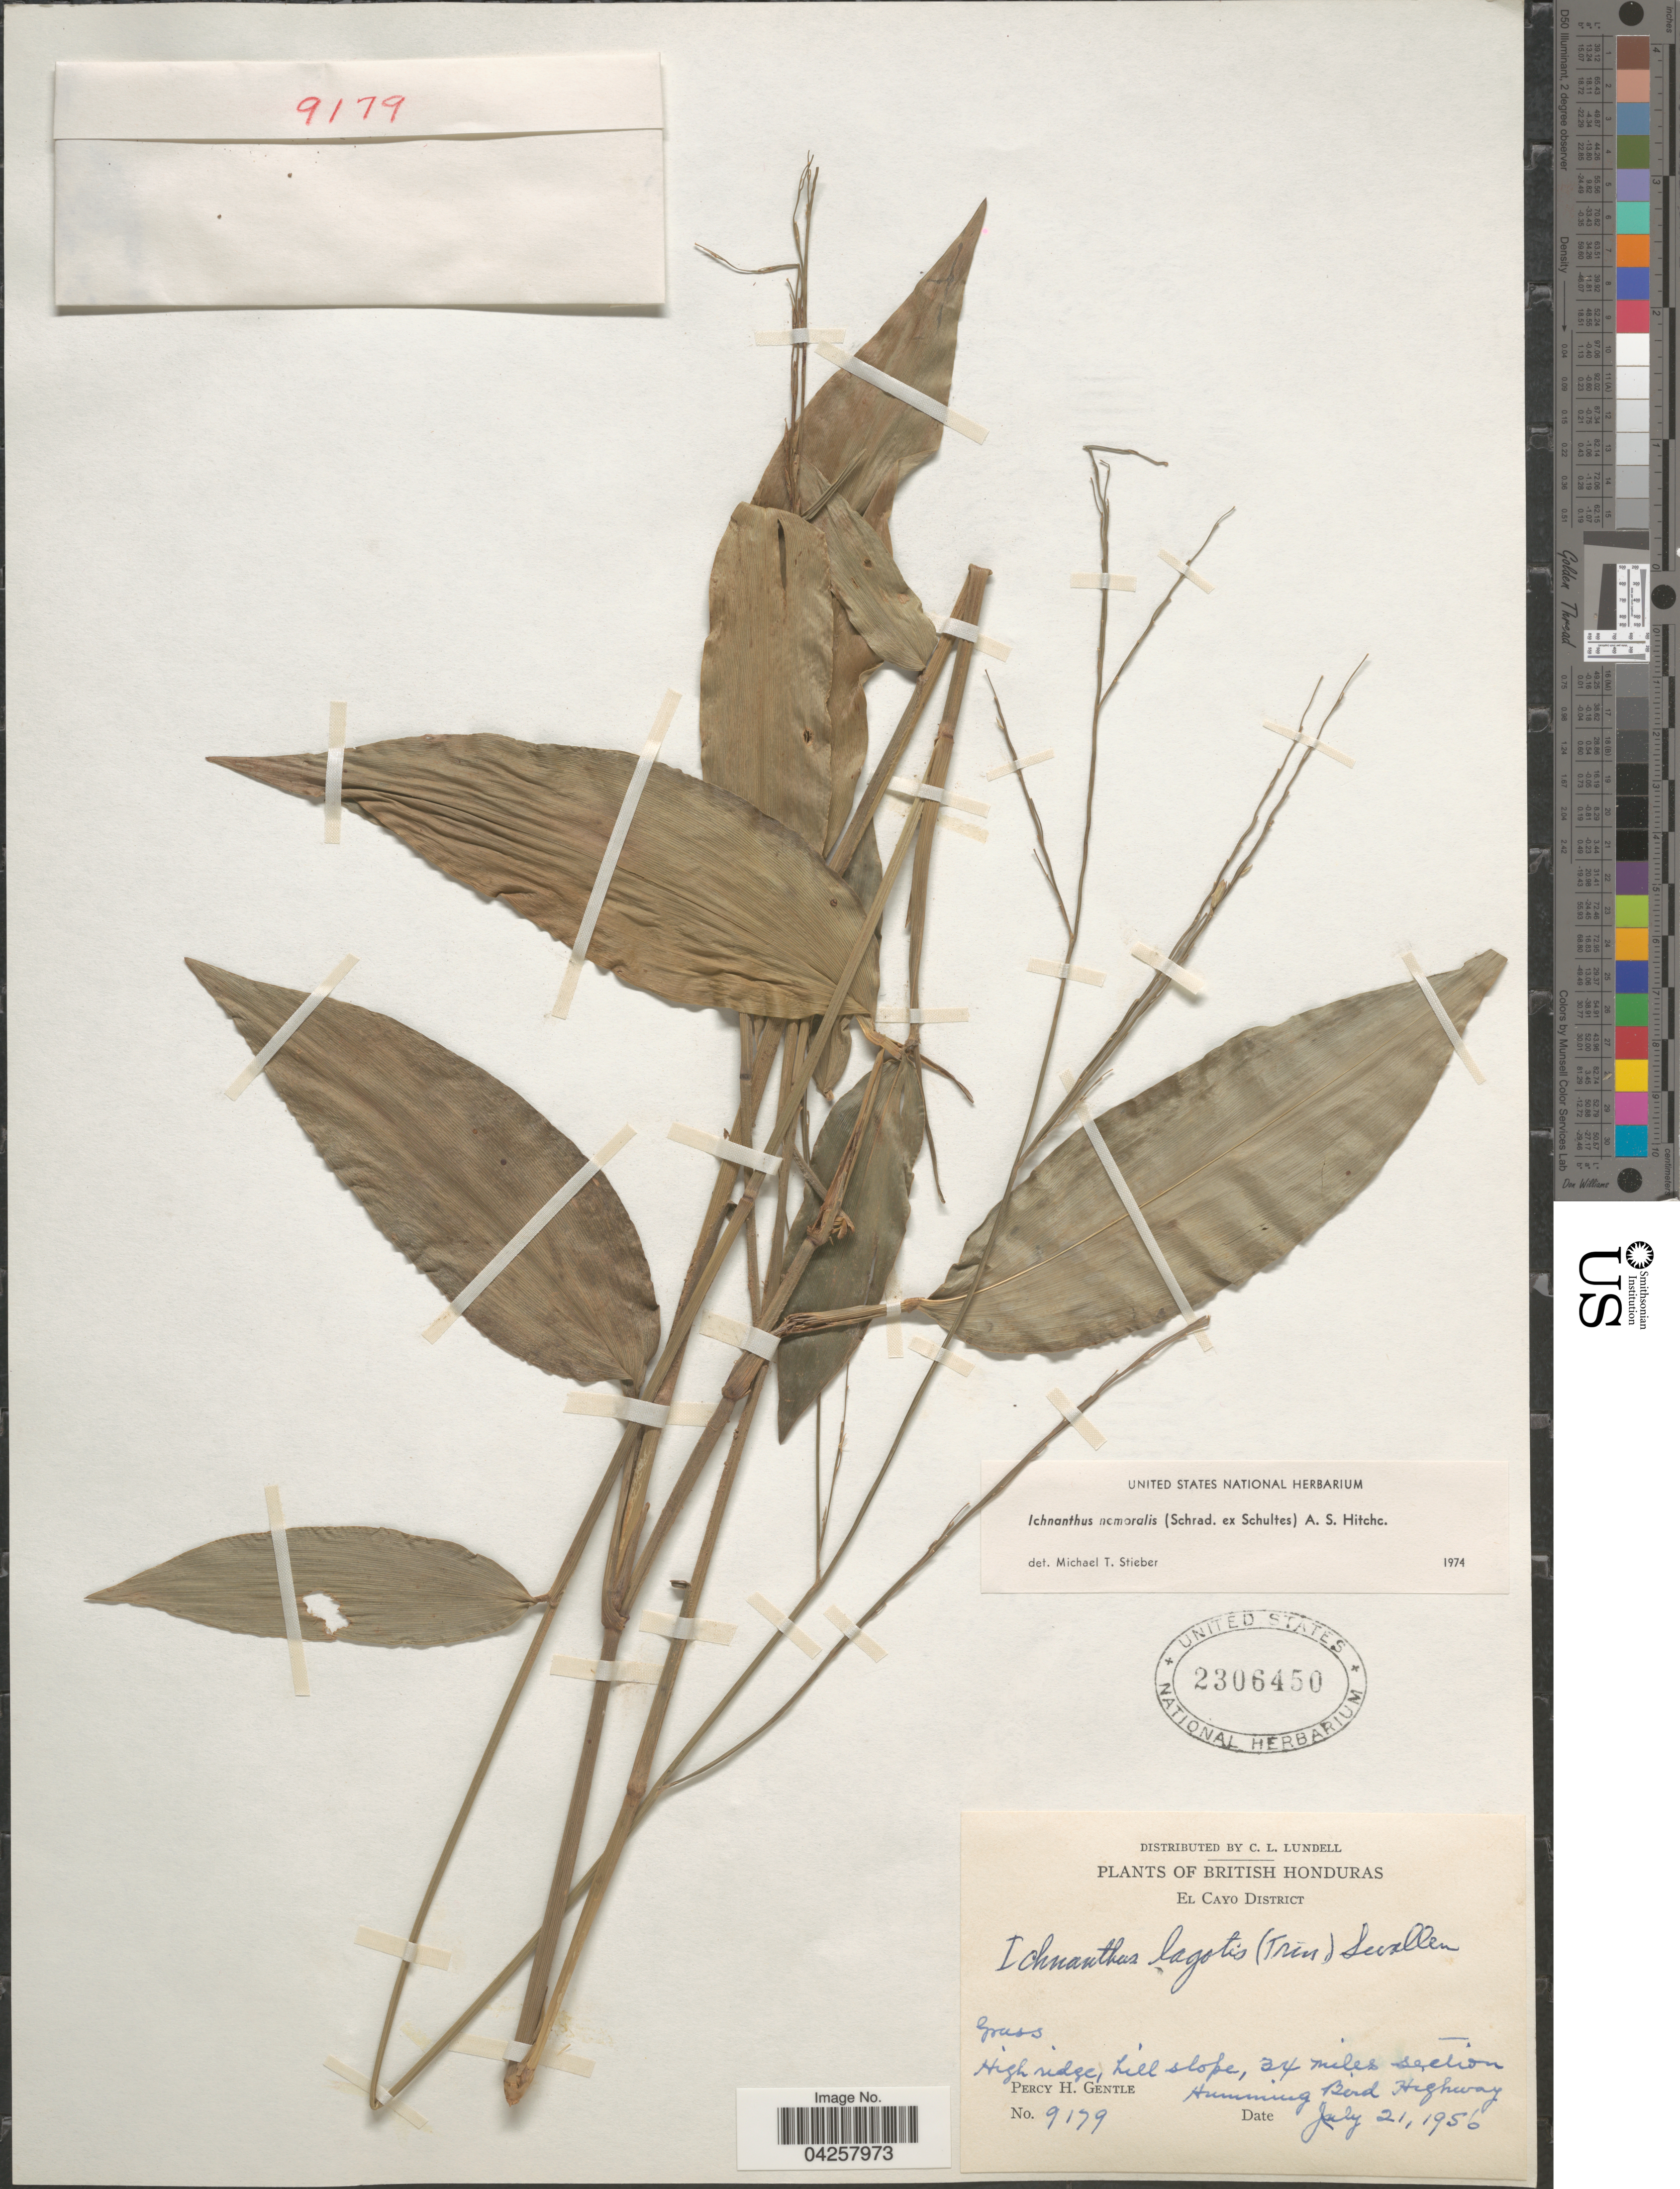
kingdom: Plantae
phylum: Tracheophyta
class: Liliopsida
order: Poales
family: Poaceae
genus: Ichnanthus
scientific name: Ichnanthus nemoralis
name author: (Schrad.) Hitchc. & Chase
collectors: P. H. Gentle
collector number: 9179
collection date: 1956-07-21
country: Belize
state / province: Cayo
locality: British Honduras. El Cayo District. High ridge, hill slope, 34 miles section Humming Bird Highway.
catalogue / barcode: US 2306450